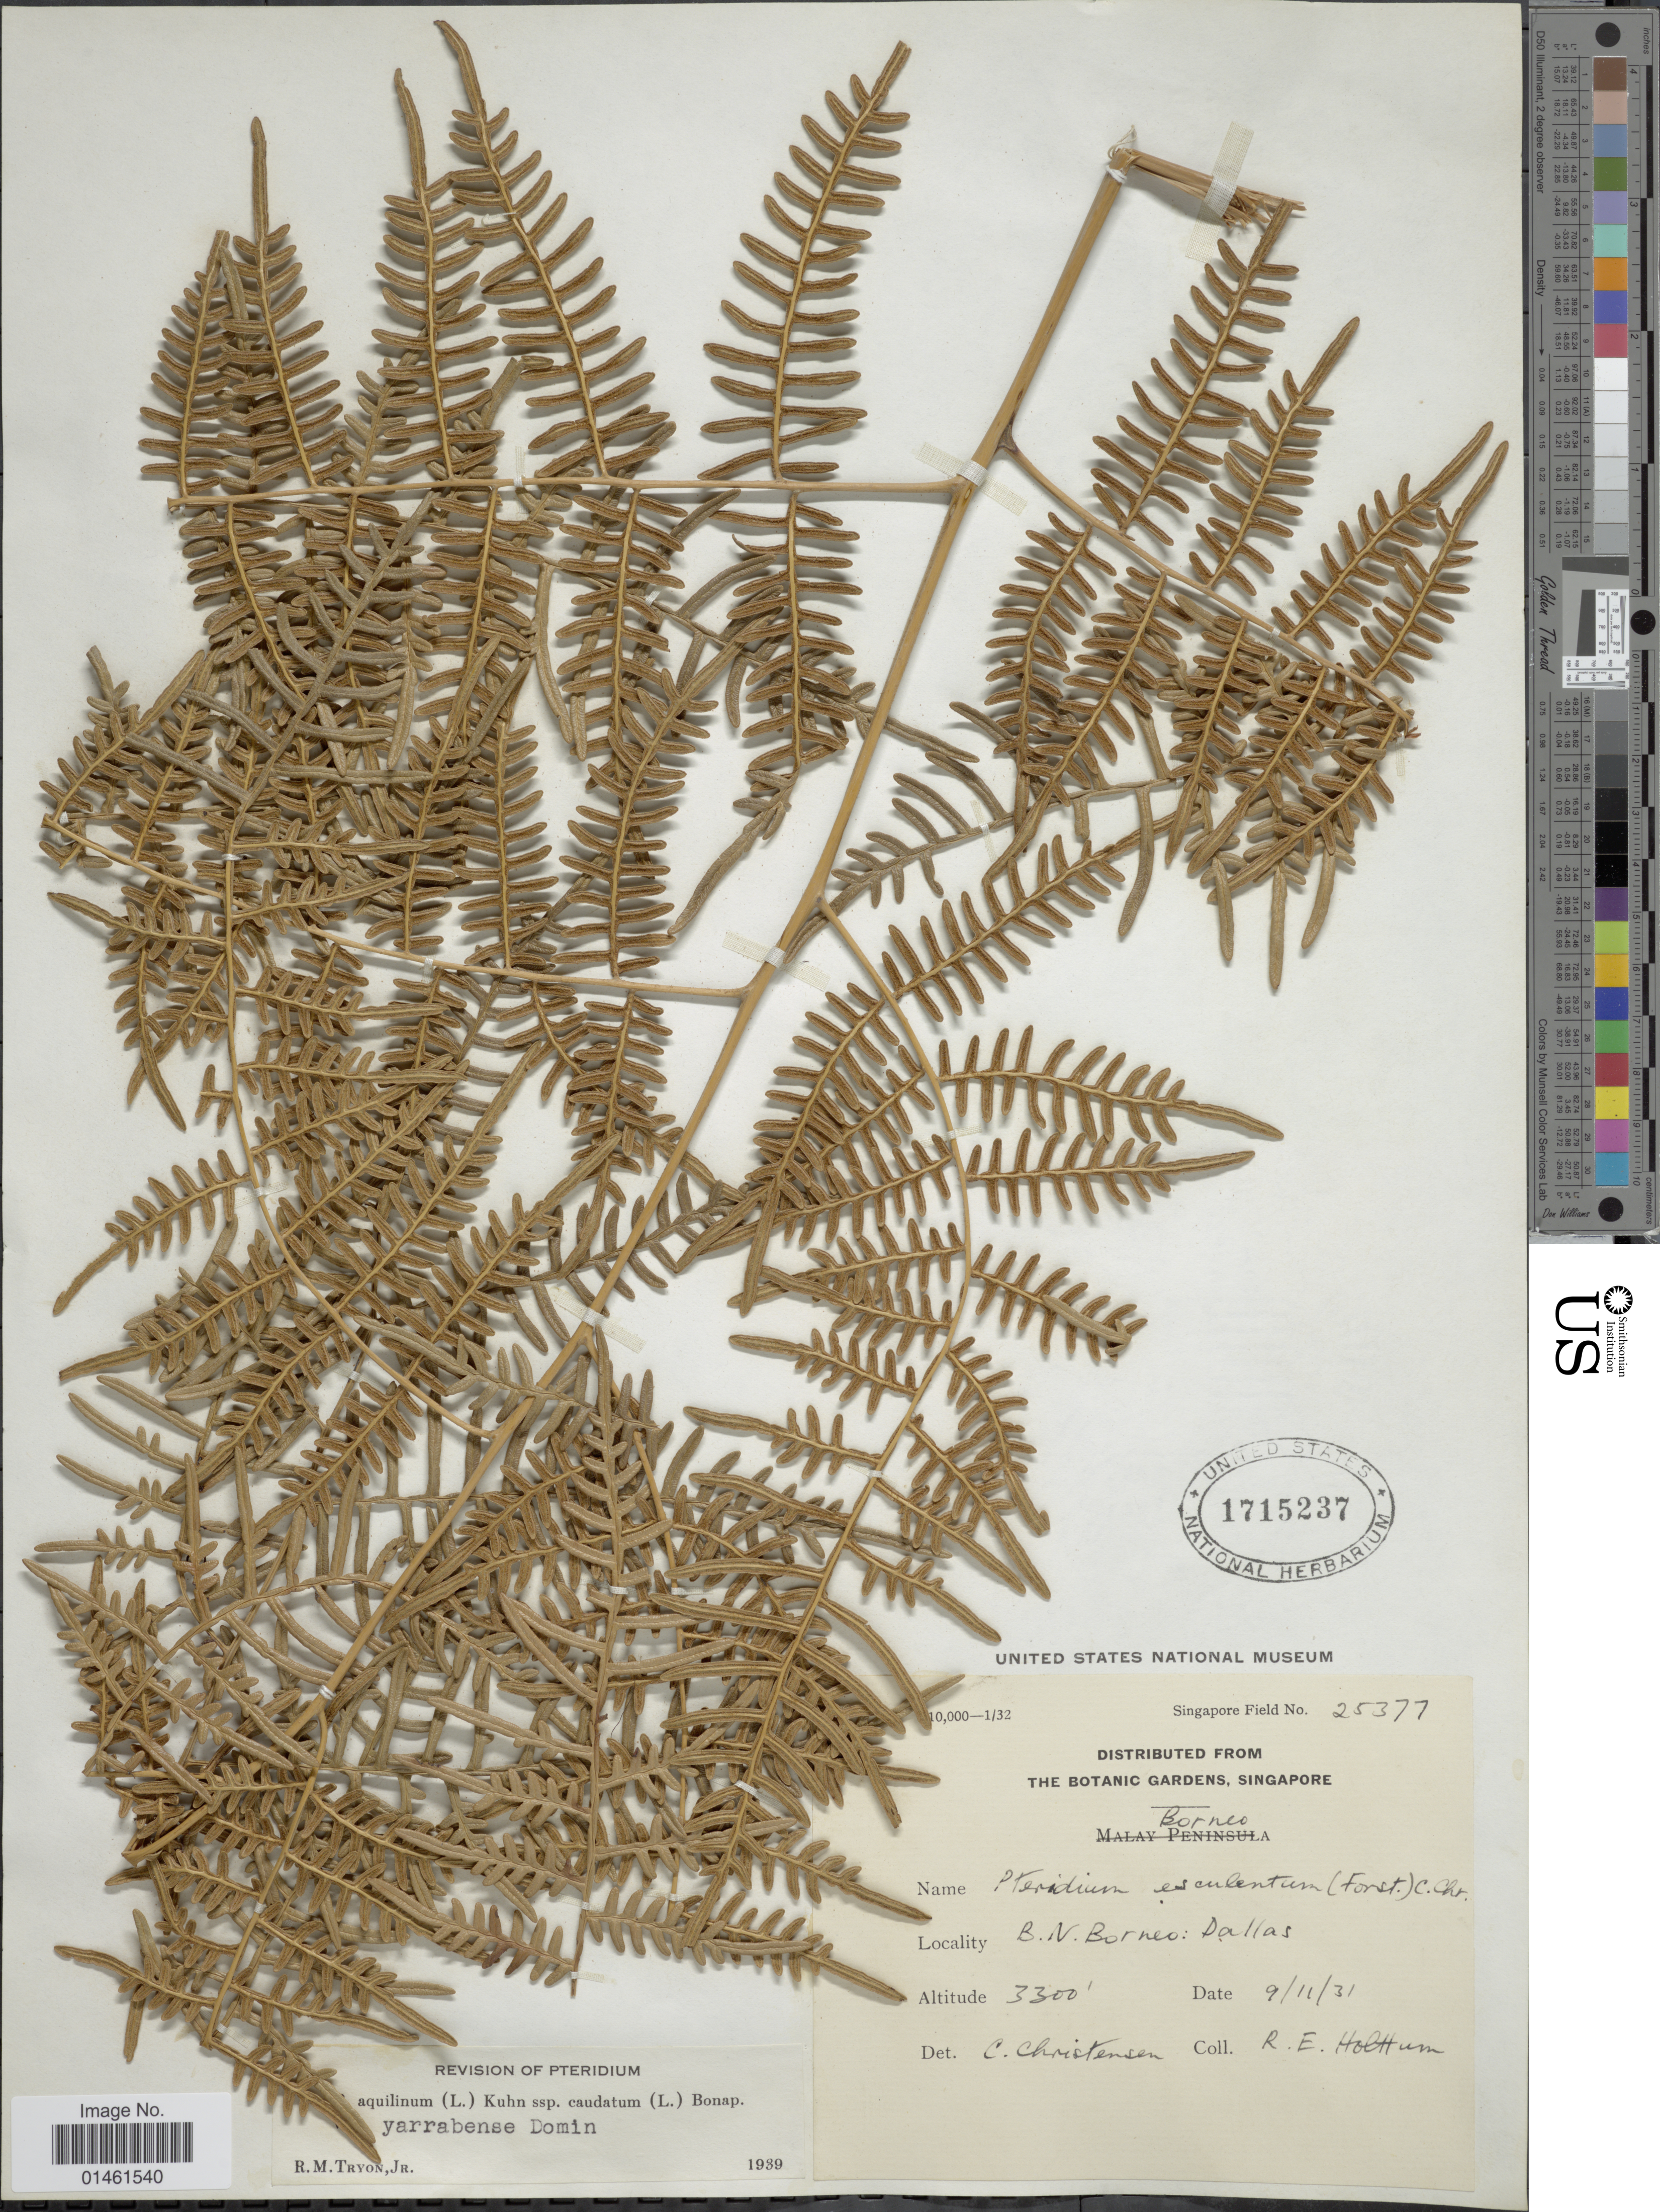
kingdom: Plantae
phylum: Tracheophyta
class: Polypodiopsida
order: Polypodiales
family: Dennstaedtiaceae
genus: Pteridium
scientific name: Pteridium aquilinum var. yarrabense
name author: Domin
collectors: R. E. Holttum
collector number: Singapore Field 25377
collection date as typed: Transcribed d/m/y: 9/11/31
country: Malaysia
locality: Borneo, B.N. Borneo: Dallas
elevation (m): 1006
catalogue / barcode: US 1715237